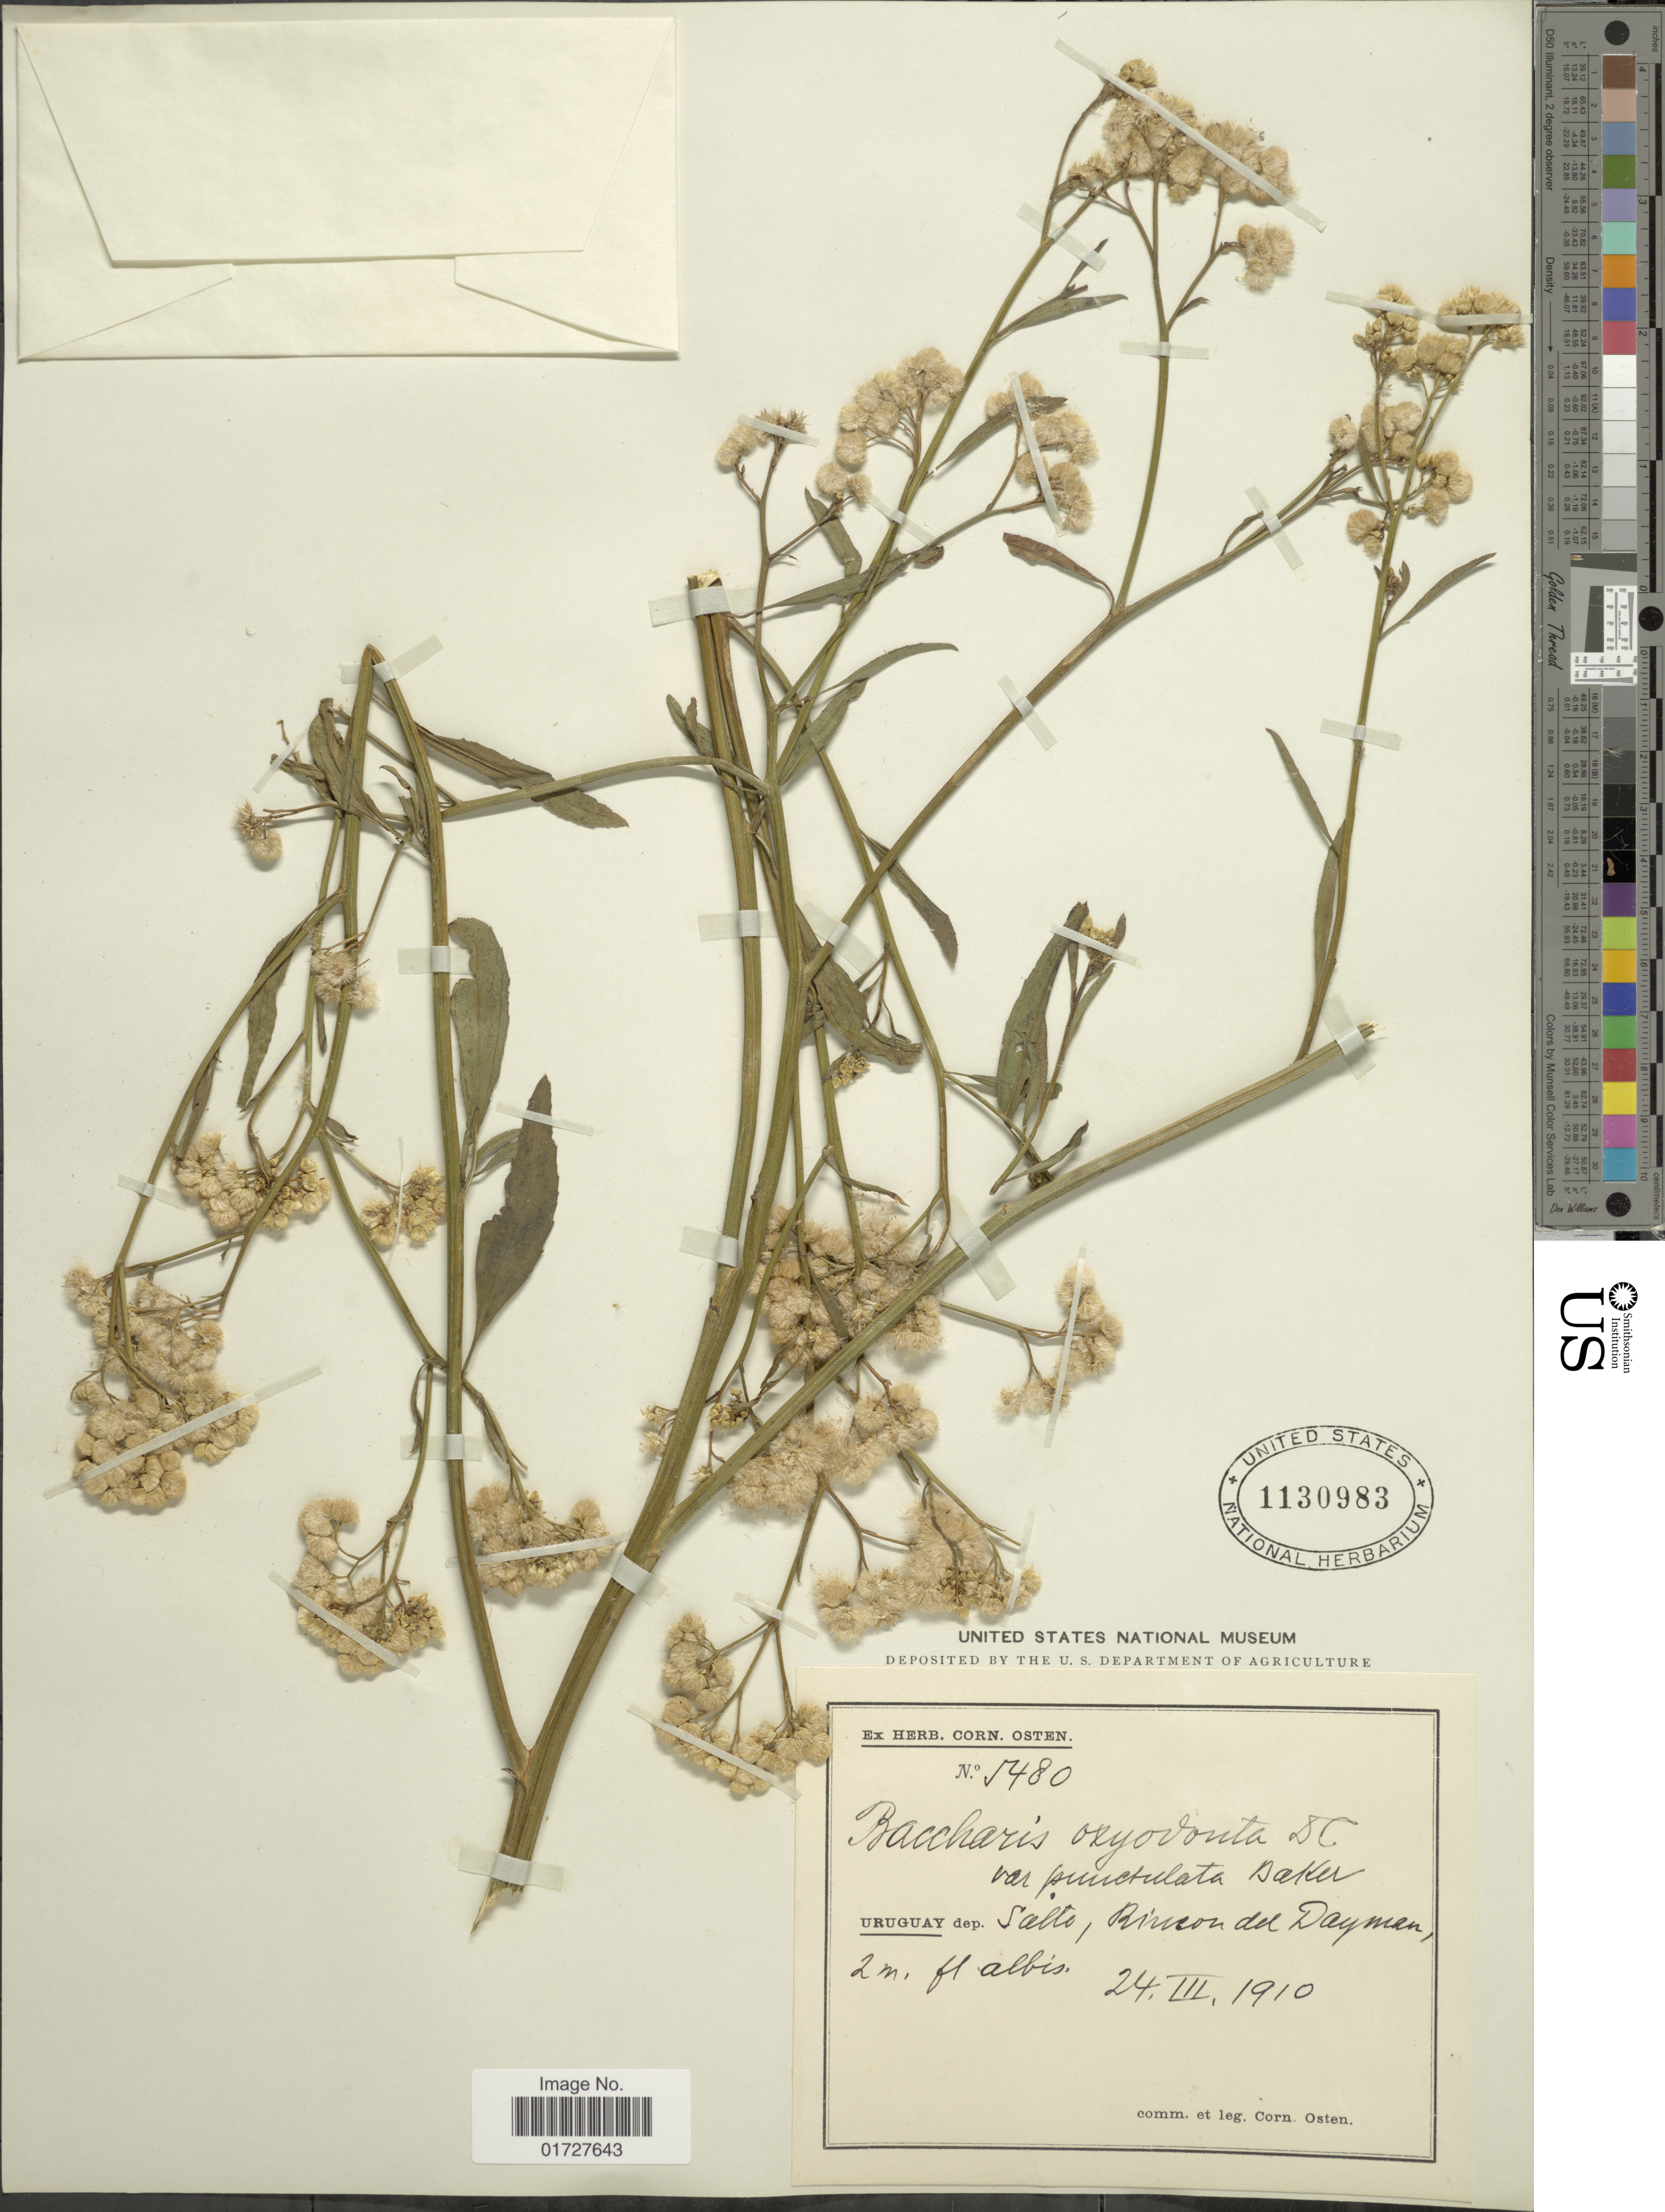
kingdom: Plantae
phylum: Tracheophyta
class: Magnoliopsida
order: Asterales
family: Asteraceae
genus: Baccharis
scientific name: Baccharis pingraea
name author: DC.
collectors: C. Osten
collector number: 5480*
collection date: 1910-03-24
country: Uruguay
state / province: Salto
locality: Rincon del Dayman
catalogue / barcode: US 1130983